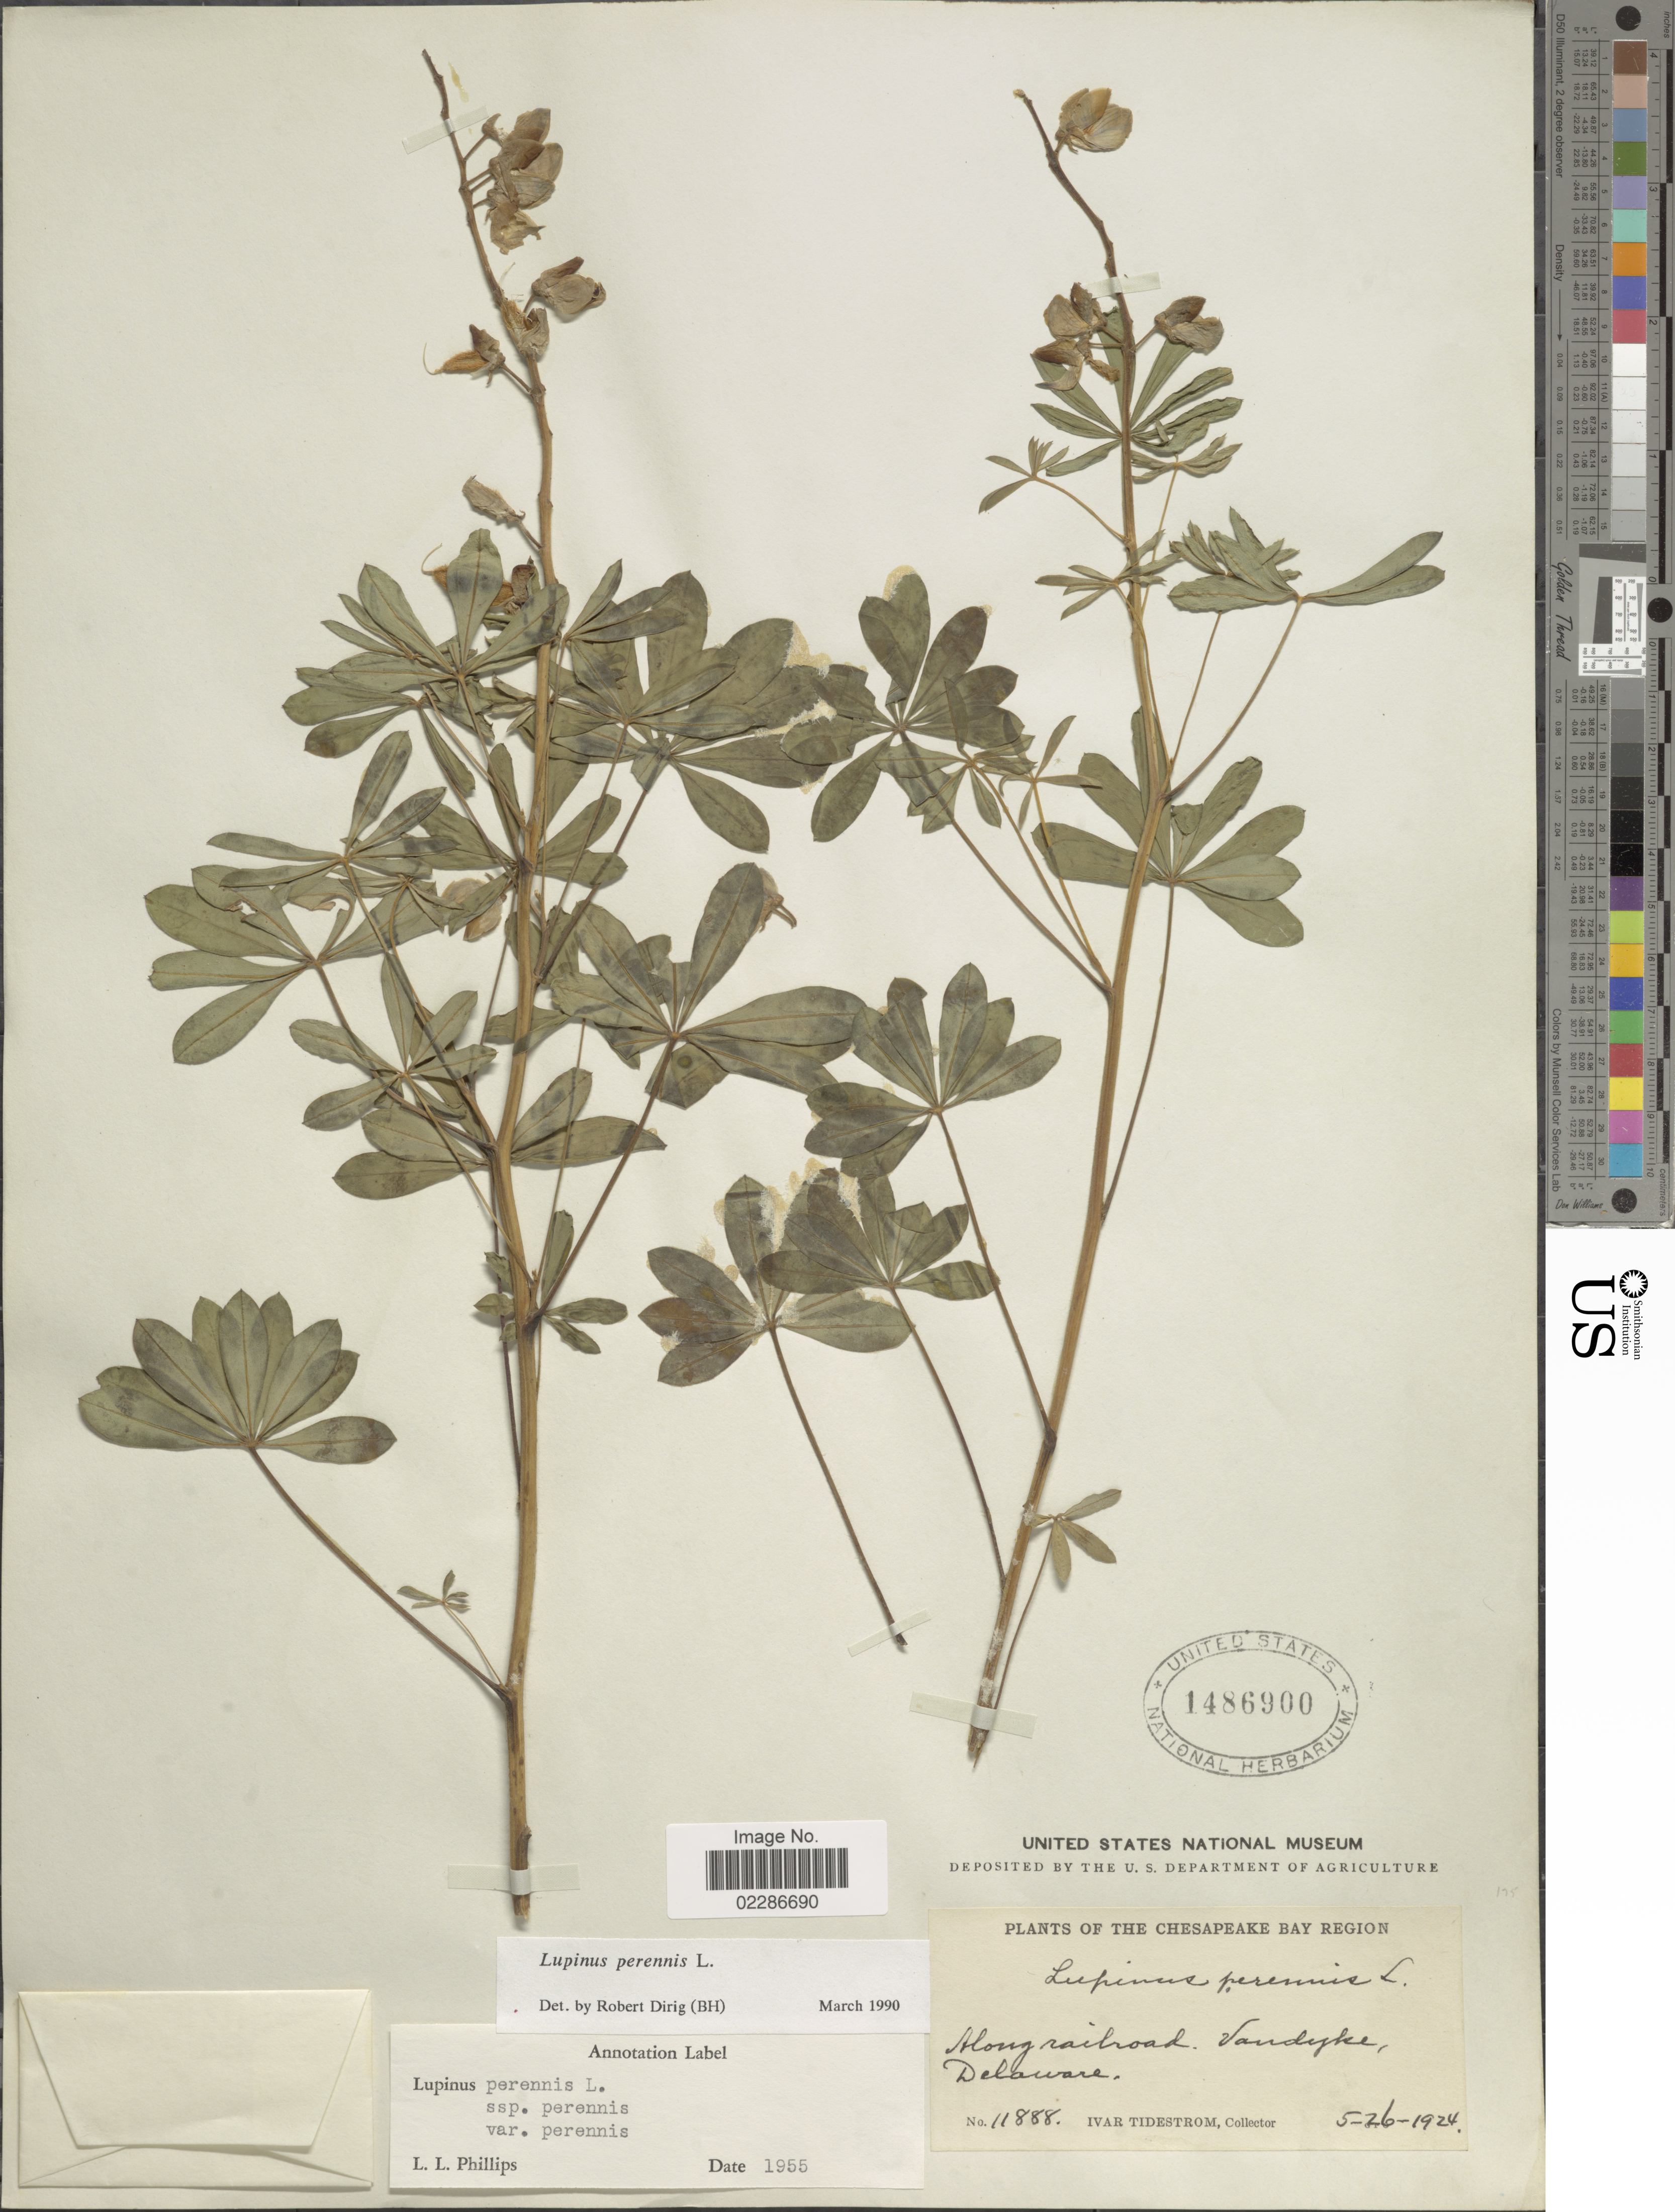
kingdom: Plantae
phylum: Tracheophyta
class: Magnoliopsida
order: Fabales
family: Fabaceae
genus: Lupinus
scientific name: Lupinus perennis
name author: L.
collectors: I. F. Tidestrom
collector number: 11888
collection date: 1924-05-26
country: United States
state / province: Delaware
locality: The Shesapeake Bay Region, Along railroad, Vandijke,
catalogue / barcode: US 1486900